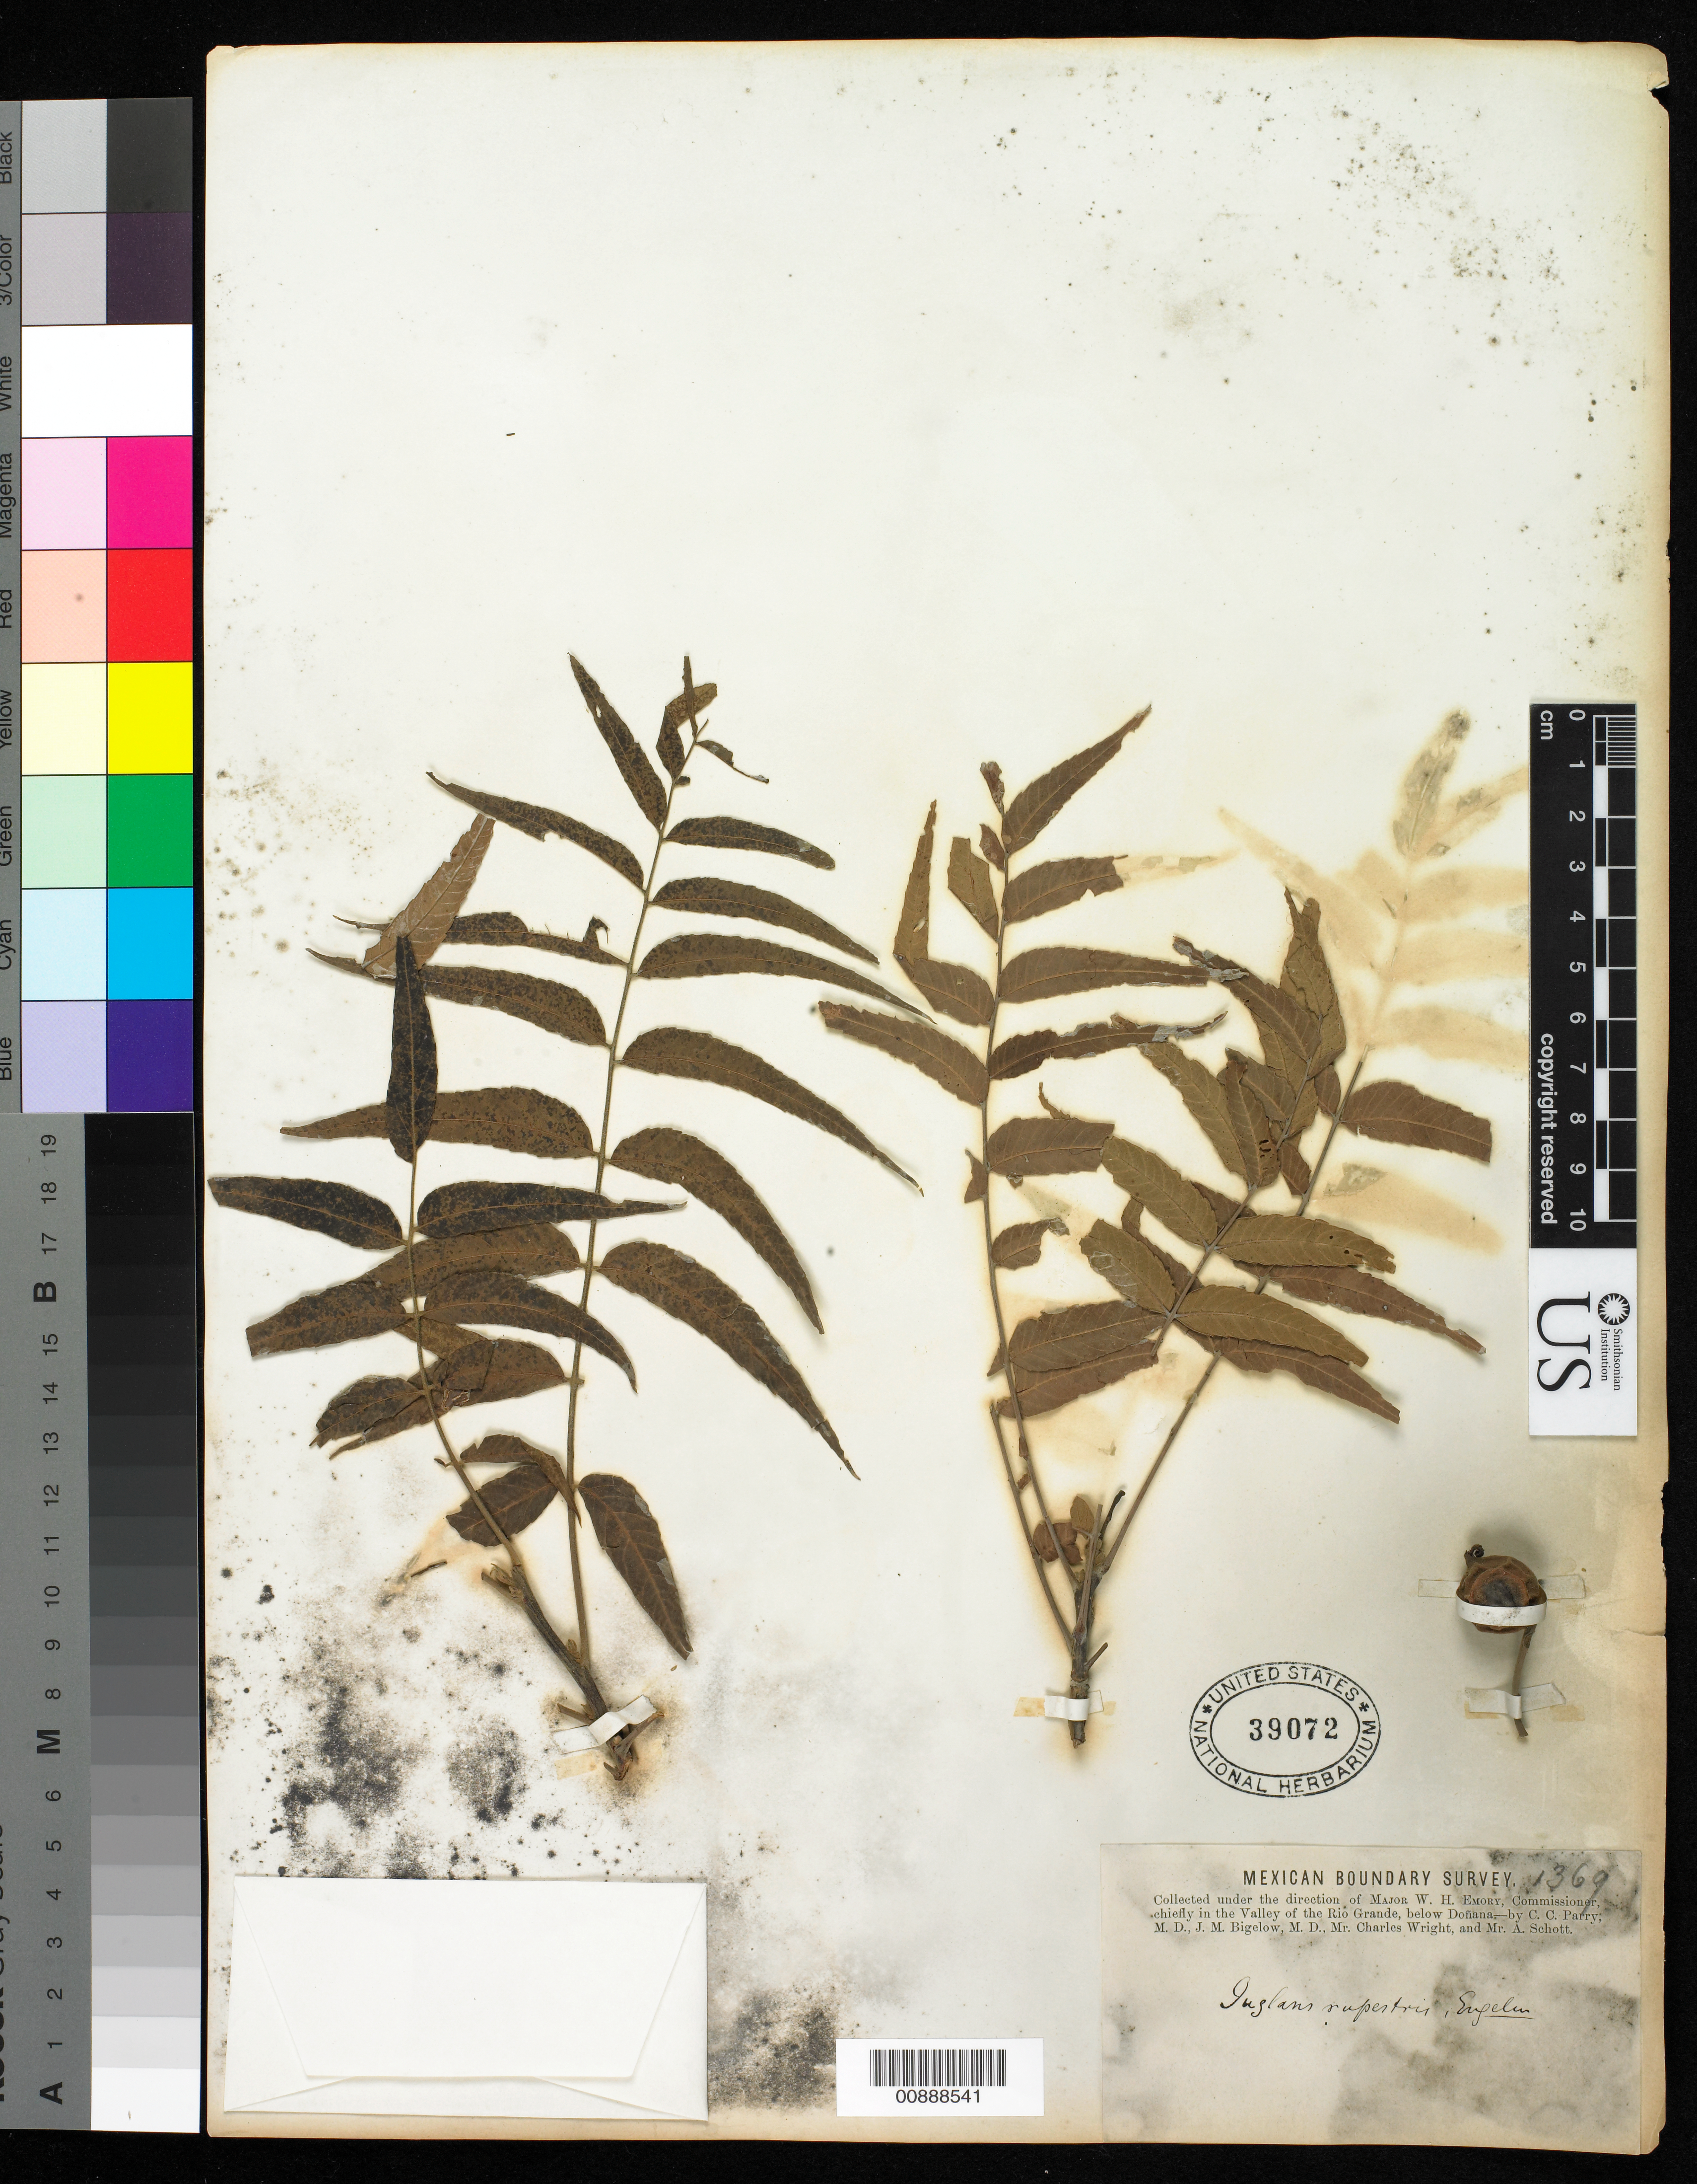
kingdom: Plantae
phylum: Tracheophyta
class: Magnoliopsida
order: Fagales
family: Juglandaceae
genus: Juglans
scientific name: Juglans rupestris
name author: Engelm. ex Torr.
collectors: C. C. Parry, J. M. Bigelow, C. Wright & A. C. V. Schott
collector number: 1369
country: United States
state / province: New Mexico / Texas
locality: Valley of the Rio Grande, below Doñana.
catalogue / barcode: US 39072